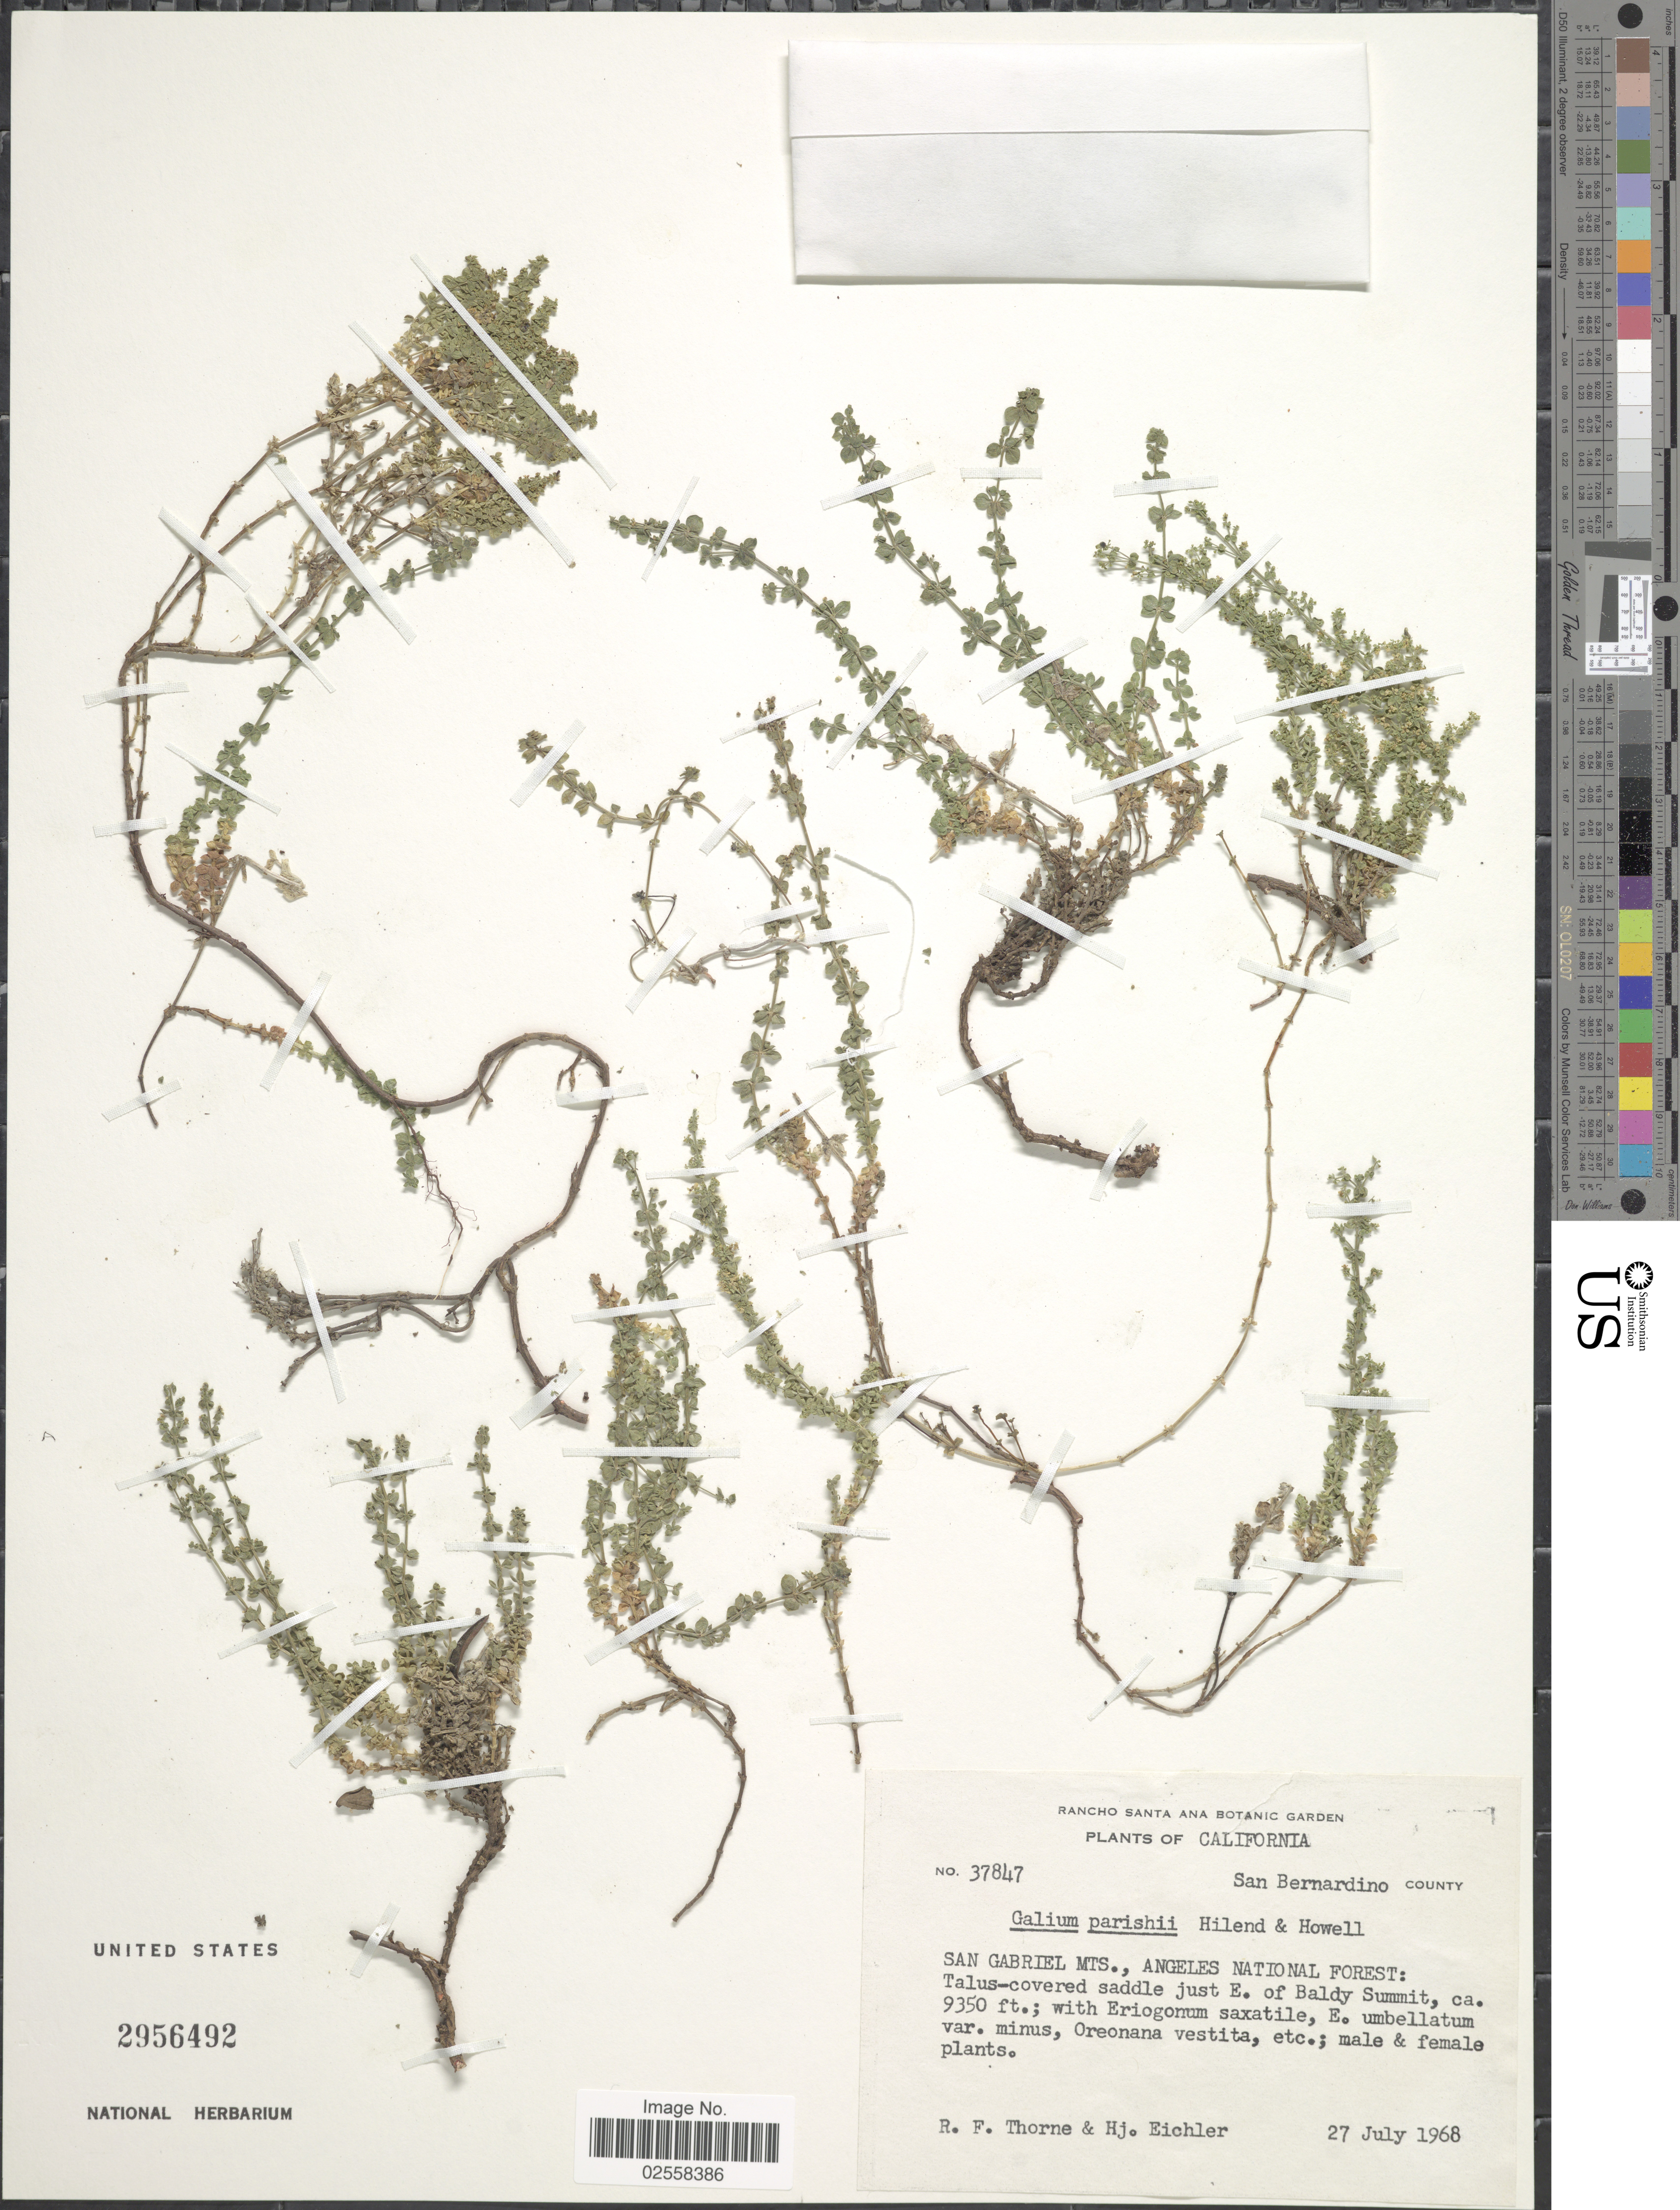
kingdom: Plantae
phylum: Tracheophyta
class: Magnoliopsida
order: Gentianales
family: Rubiaceae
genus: Galium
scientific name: Galium parishii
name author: Hilend & J.T. Howell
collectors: R. F. Thorne & H. Eichler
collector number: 37847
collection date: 1968-07-27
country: United States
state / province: California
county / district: San Bernardino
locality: San Bernardino County, San Gabriel Mts., Angeles National Forest, just E of Baldy Summit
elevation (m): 2850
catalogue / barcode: US 2956492